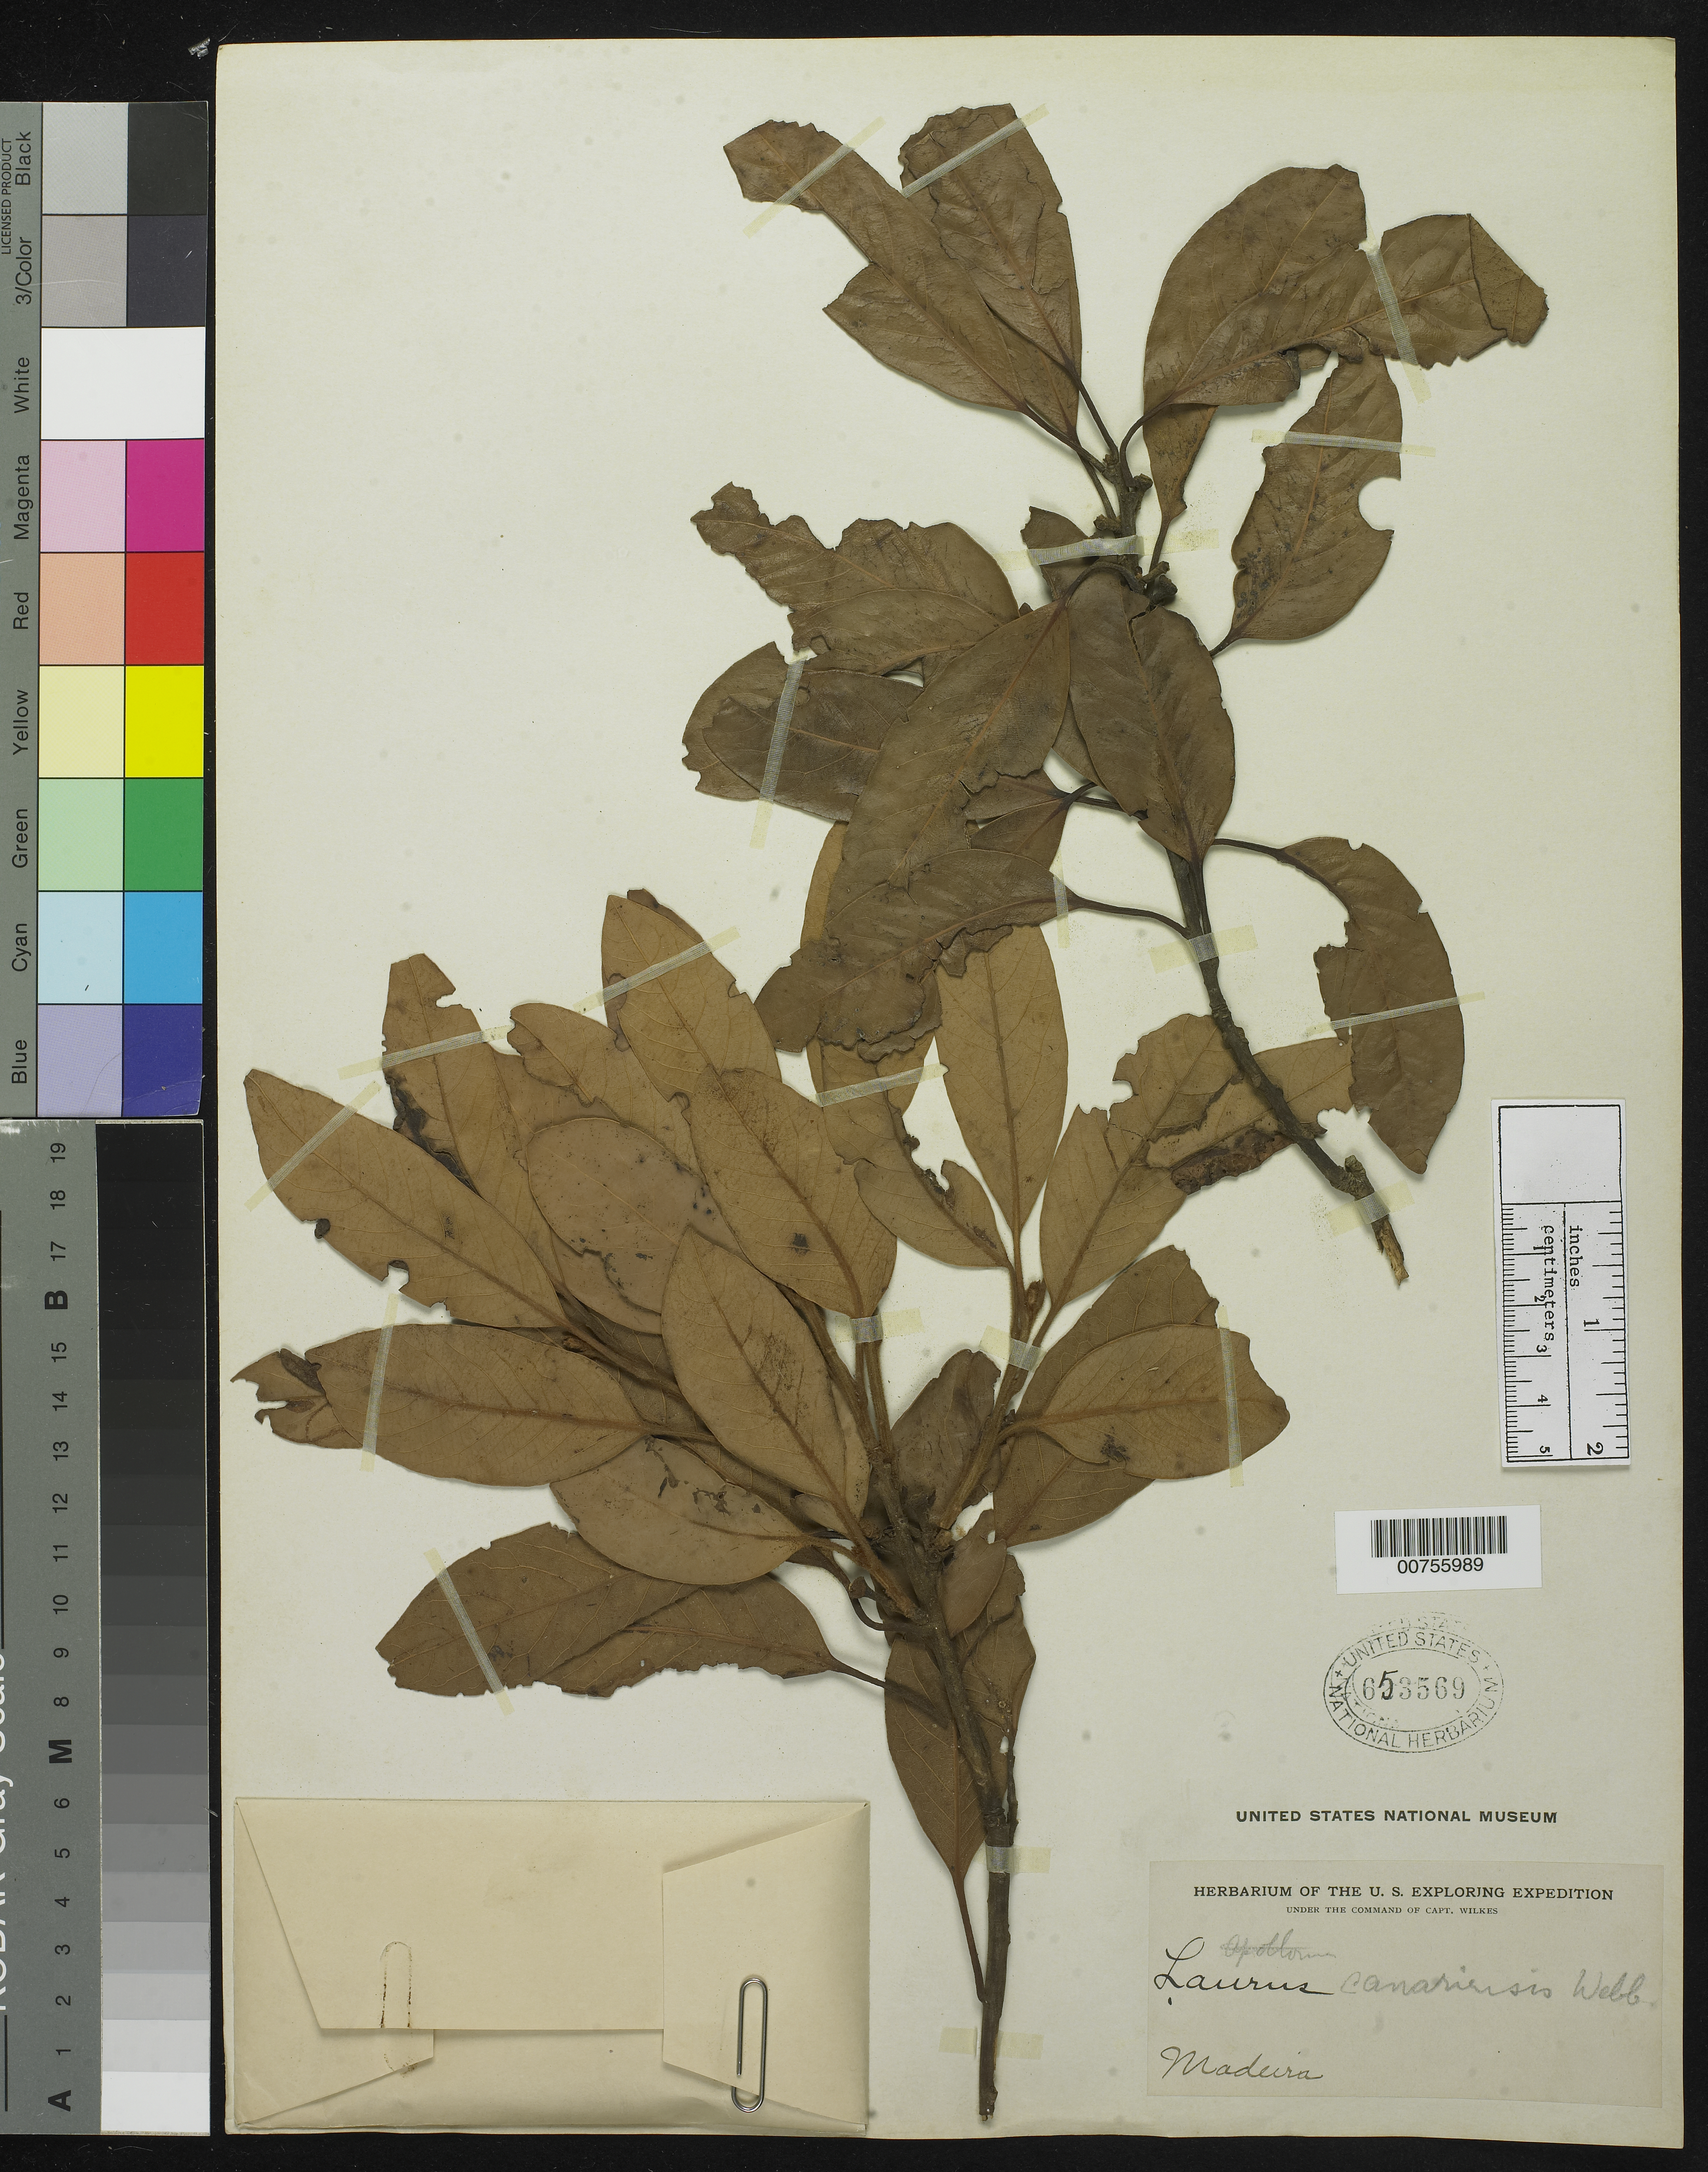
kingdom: Plantae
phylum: Tracheophyta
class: Magnoliopsida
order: Laurales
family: Lauraceae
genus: Laurus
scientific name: Laurus canariensis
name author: Willd.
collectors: Wilkes Explor. Exped.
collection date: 1838/1842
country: Portugal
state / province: Madeira (Aut. Reg.)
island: Madeira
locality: Funchal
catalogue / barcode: US 653569